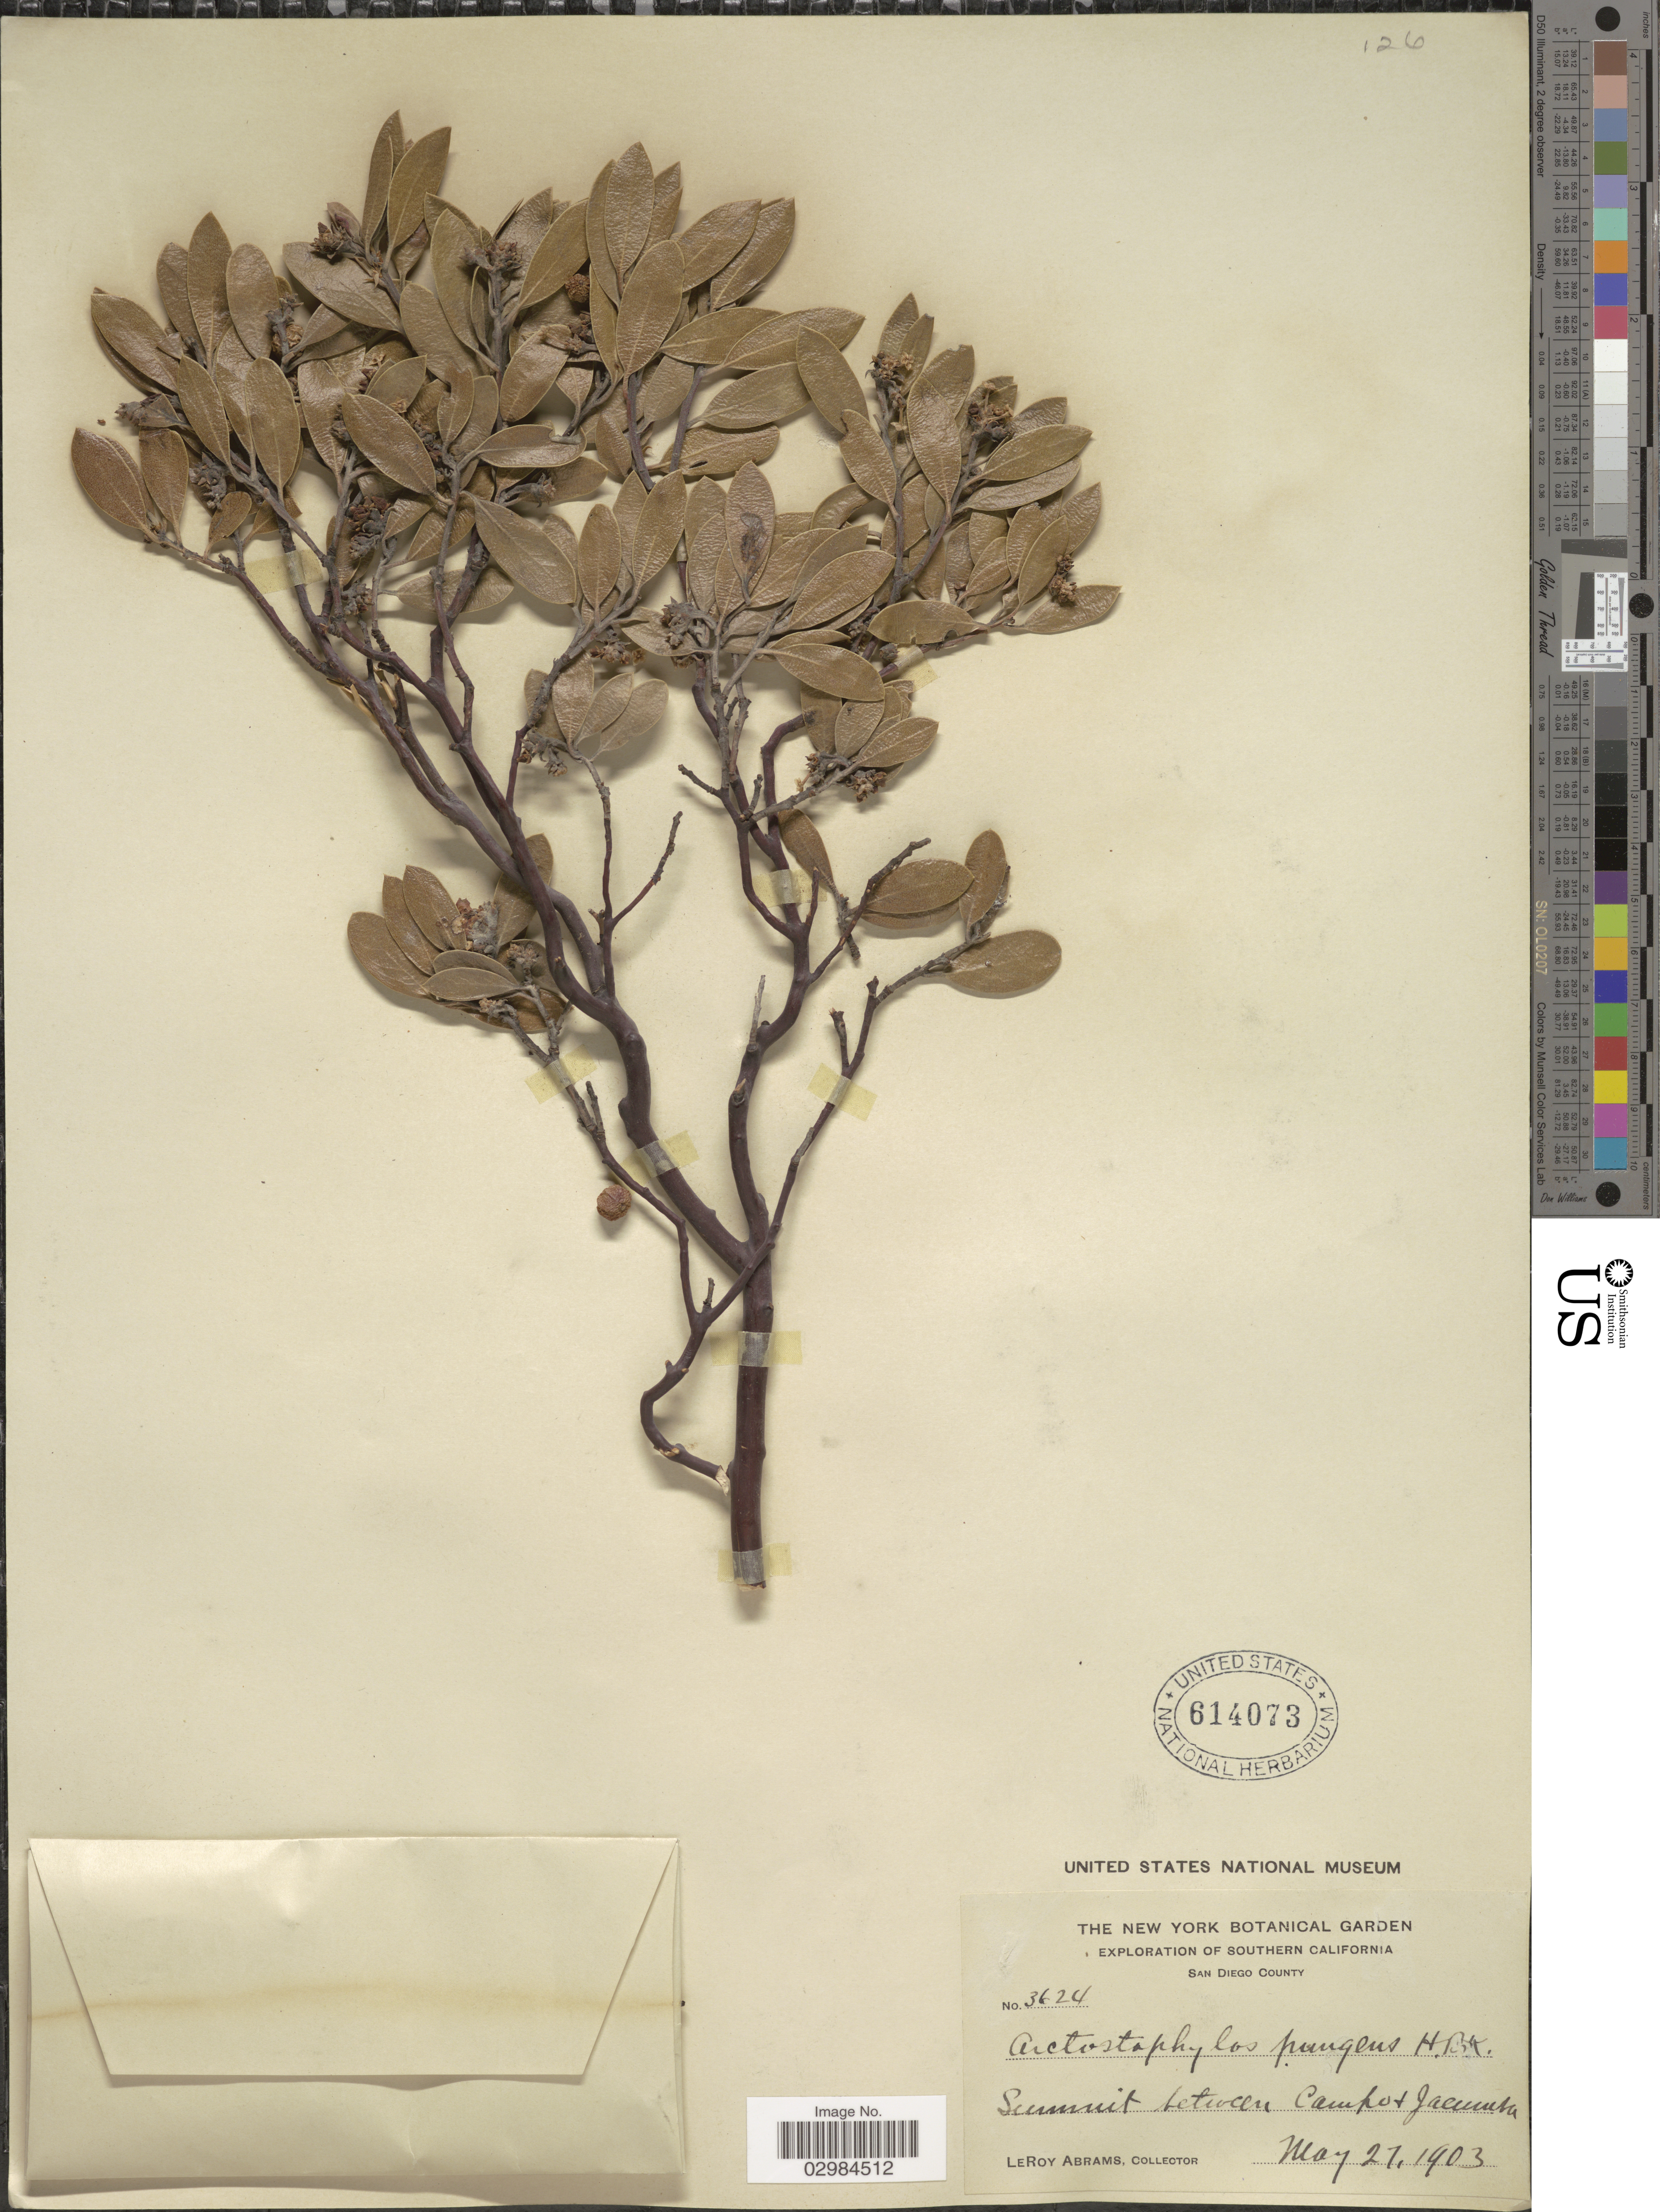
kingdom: Plantae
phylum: Tracheophyta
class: Magnoliopsida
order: Ericales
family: Ericaceae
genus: Arctostaphylos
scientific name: Arctostaphylos pungens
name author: Kunth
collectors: L. Abrams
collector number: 3624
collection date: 1903-05-27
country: United States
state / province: California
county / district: San Diego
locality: Southern California. San Diego County. Summit between Campo & Jacumba.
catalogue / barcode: US 614073